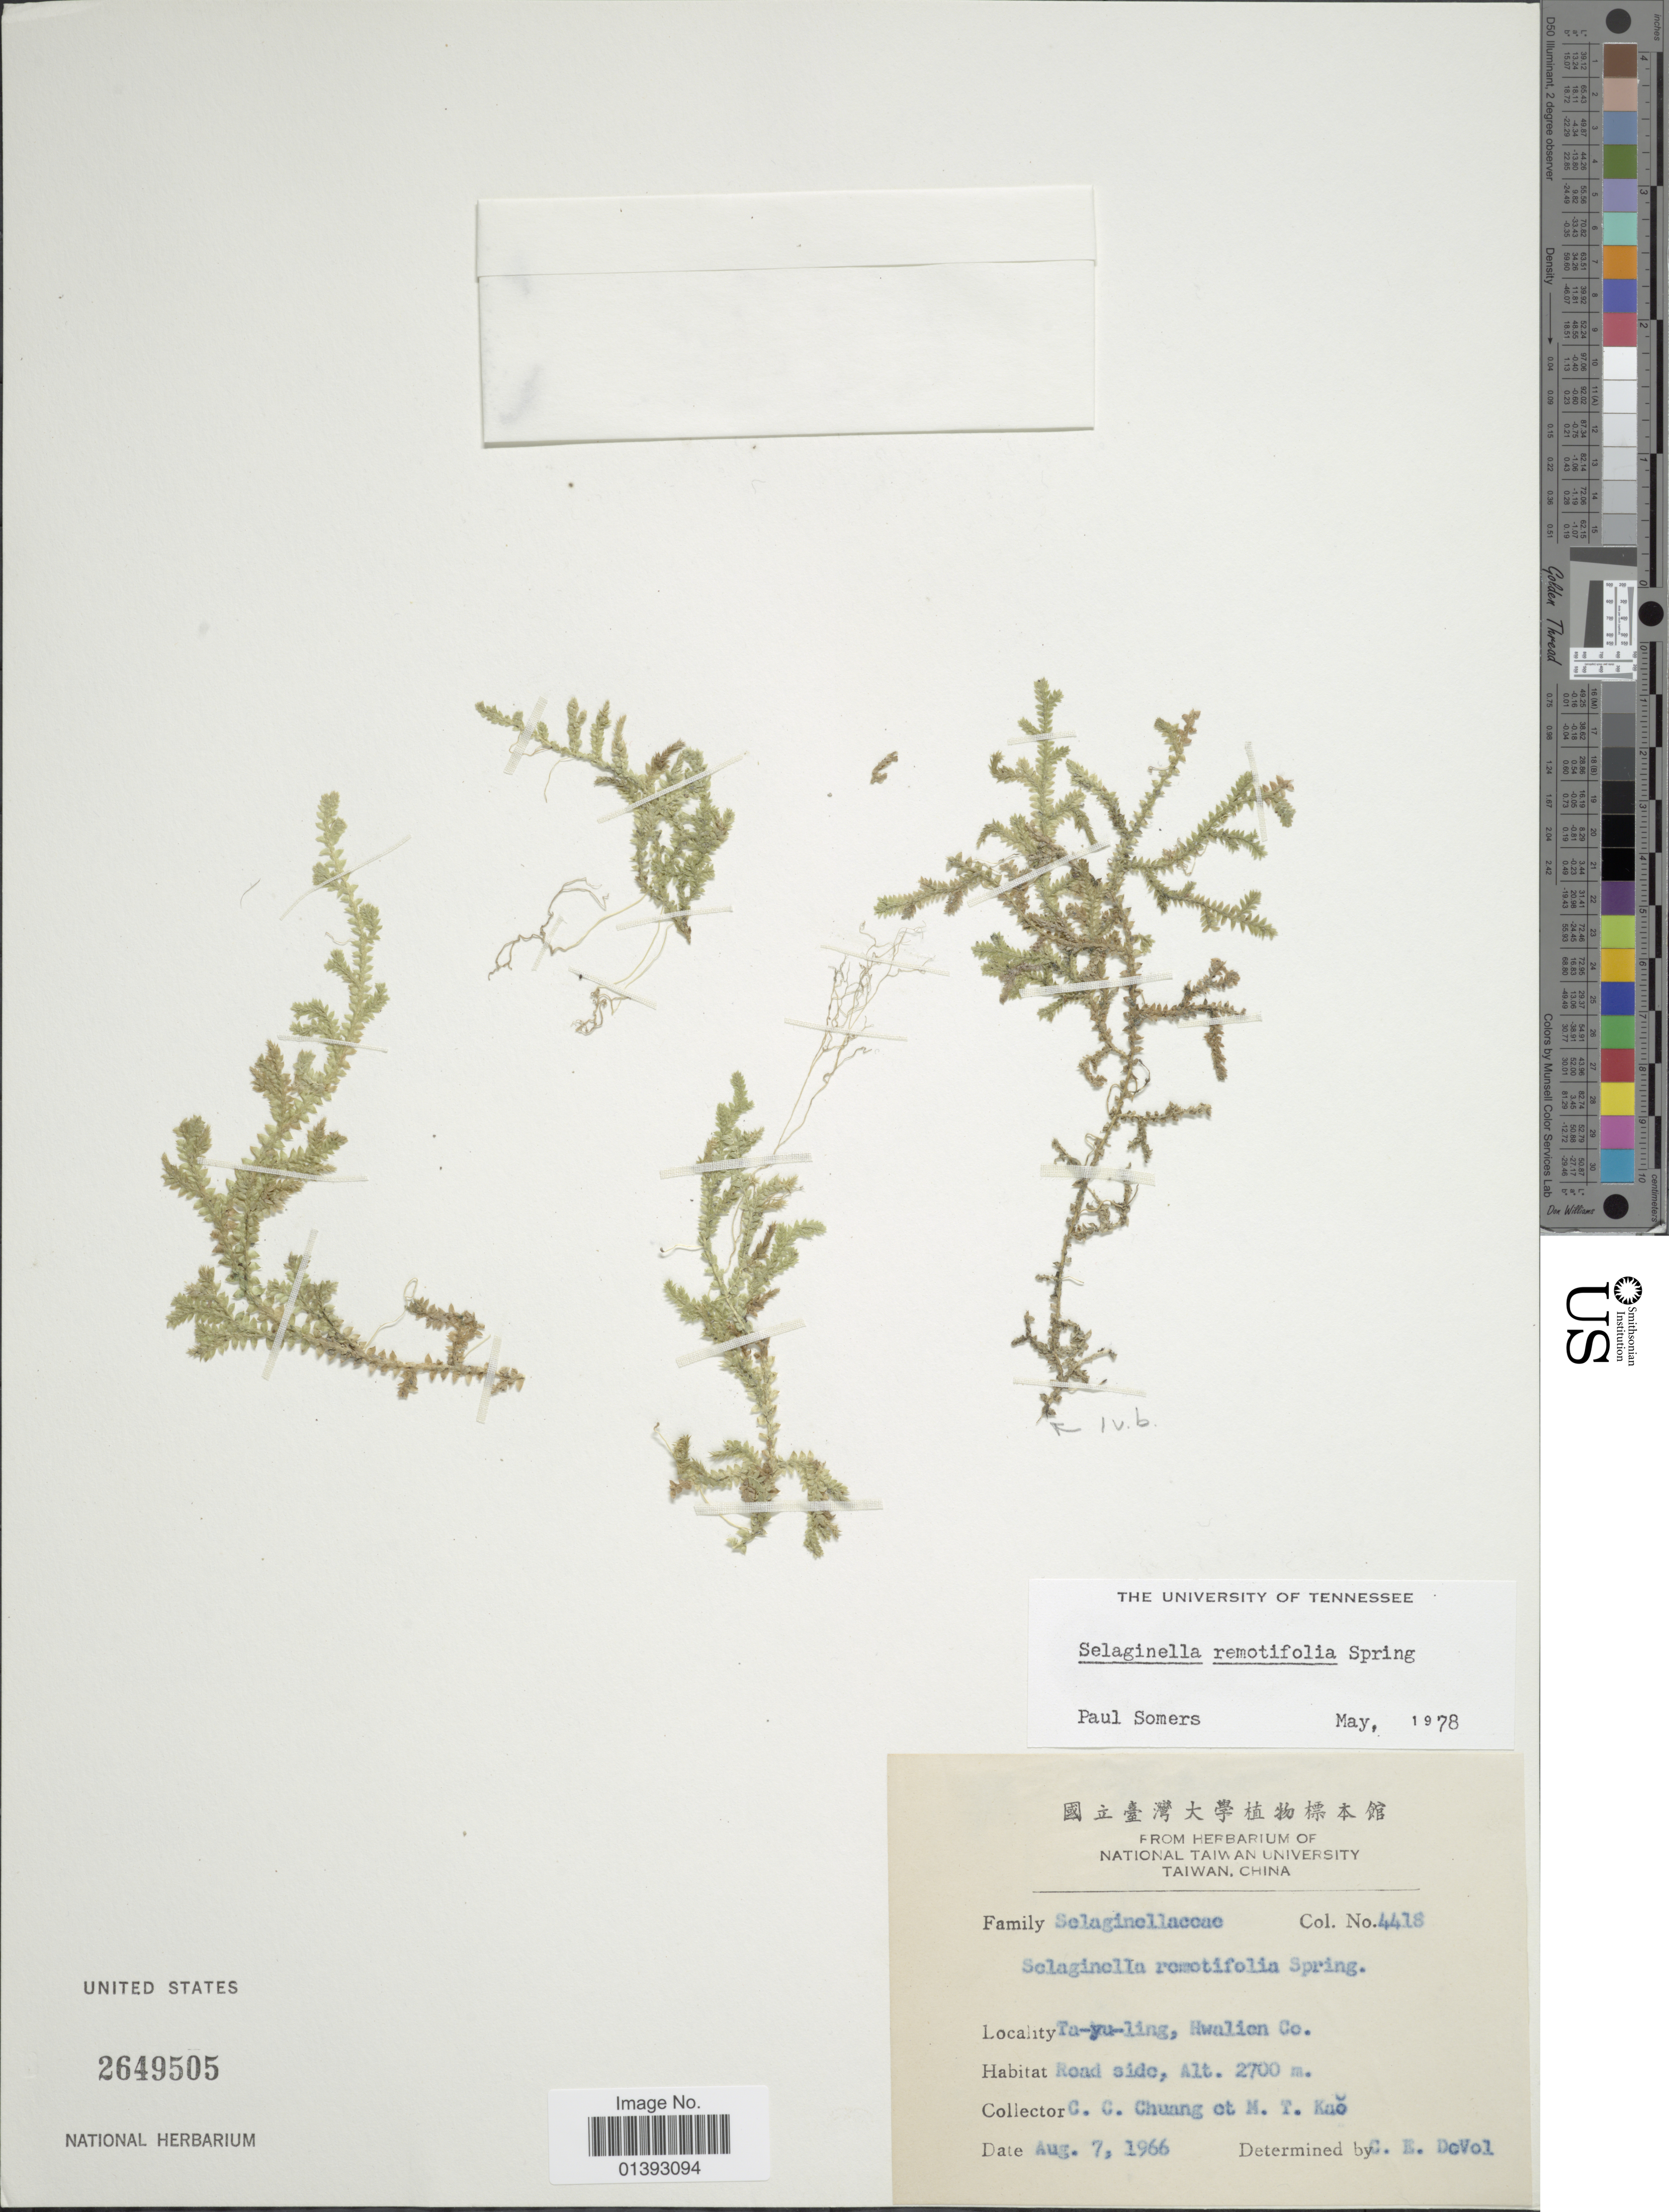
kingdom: Plantae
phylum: Tracheophyta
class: Lycopodiopsida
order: Selaginellales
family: Selaginellaceae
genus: Selaginella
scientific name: Selaginella remotifolia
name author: Spring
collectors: C. C. Chuang & M. T. Kao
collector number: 4418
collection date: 1966-08-07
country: China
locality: Ta-yu-ling, Hwalien Co., Road side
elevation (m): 2700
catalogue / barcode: US 2649505